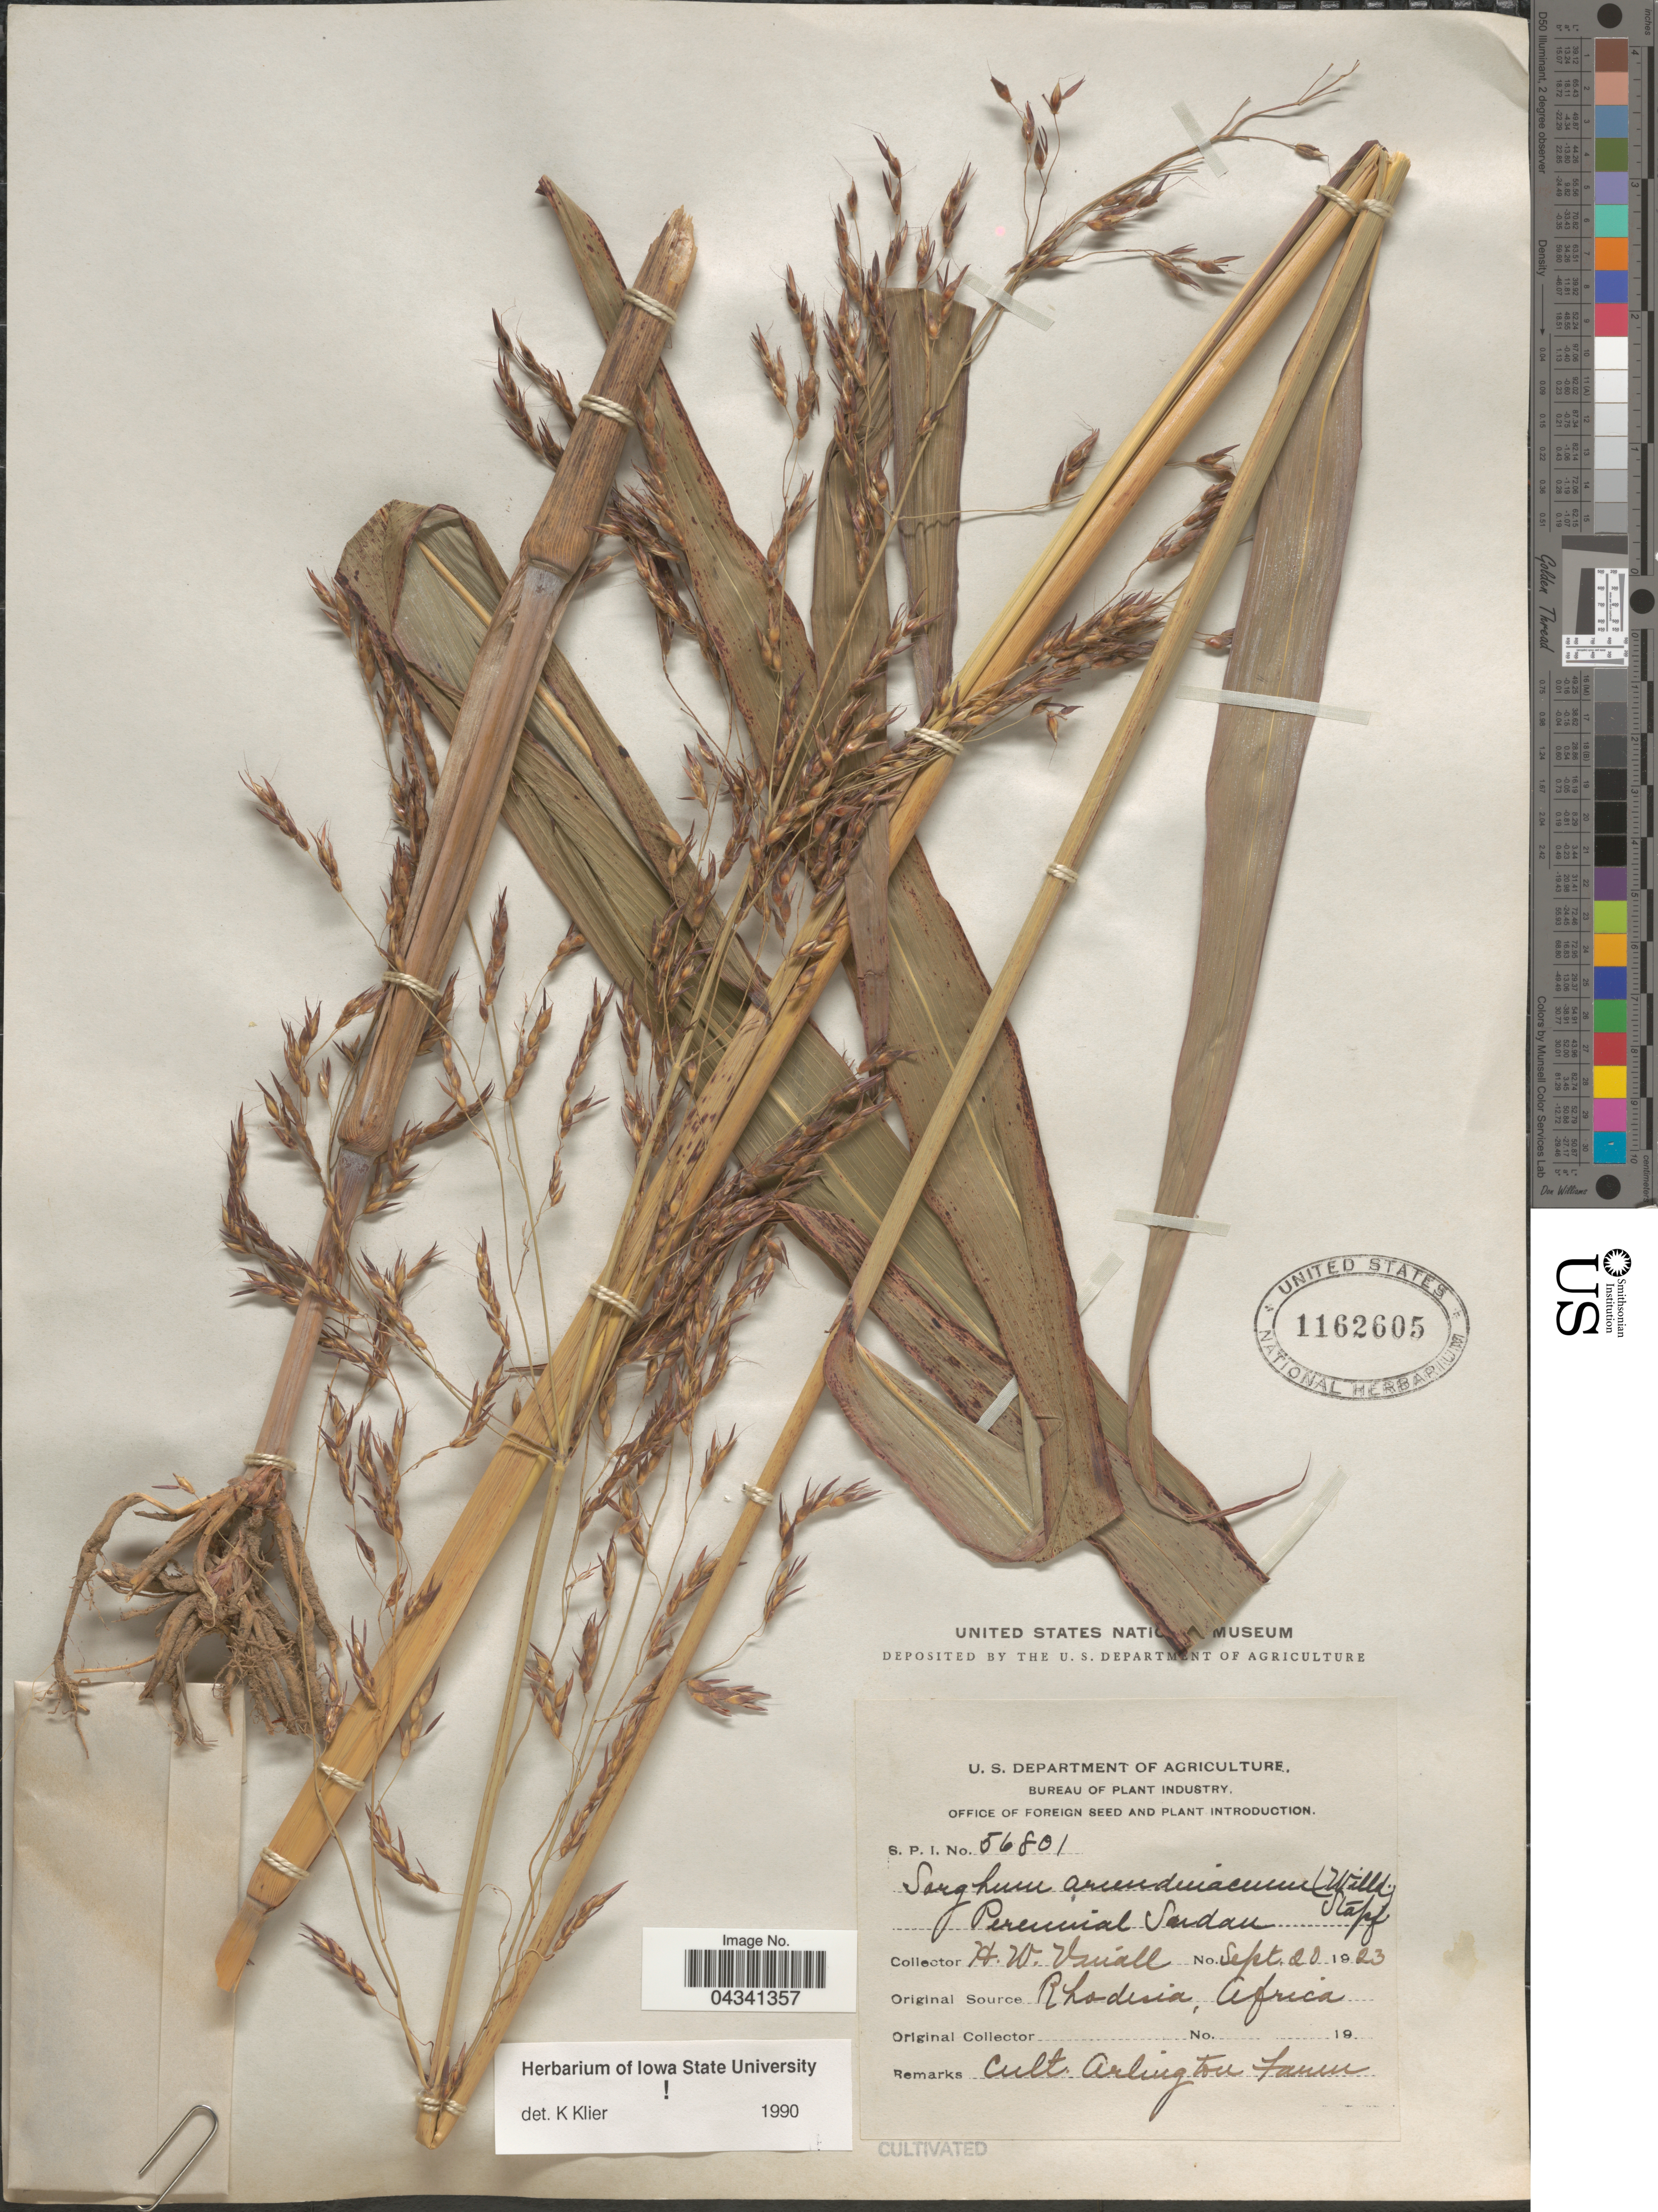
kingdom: Plantae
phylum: Tracheophyta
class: Liliopsida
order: Poales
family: Poaceae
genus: Sorghum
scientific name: Sorghum arundinaceum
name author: (Desv.) Stapf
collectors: H. Vinall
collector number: S.P.I. 56801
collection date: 1923-09-20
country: United States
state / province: Virginia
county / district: Arlington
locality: Cult. Arlington Farm.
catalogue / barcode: US 1162605